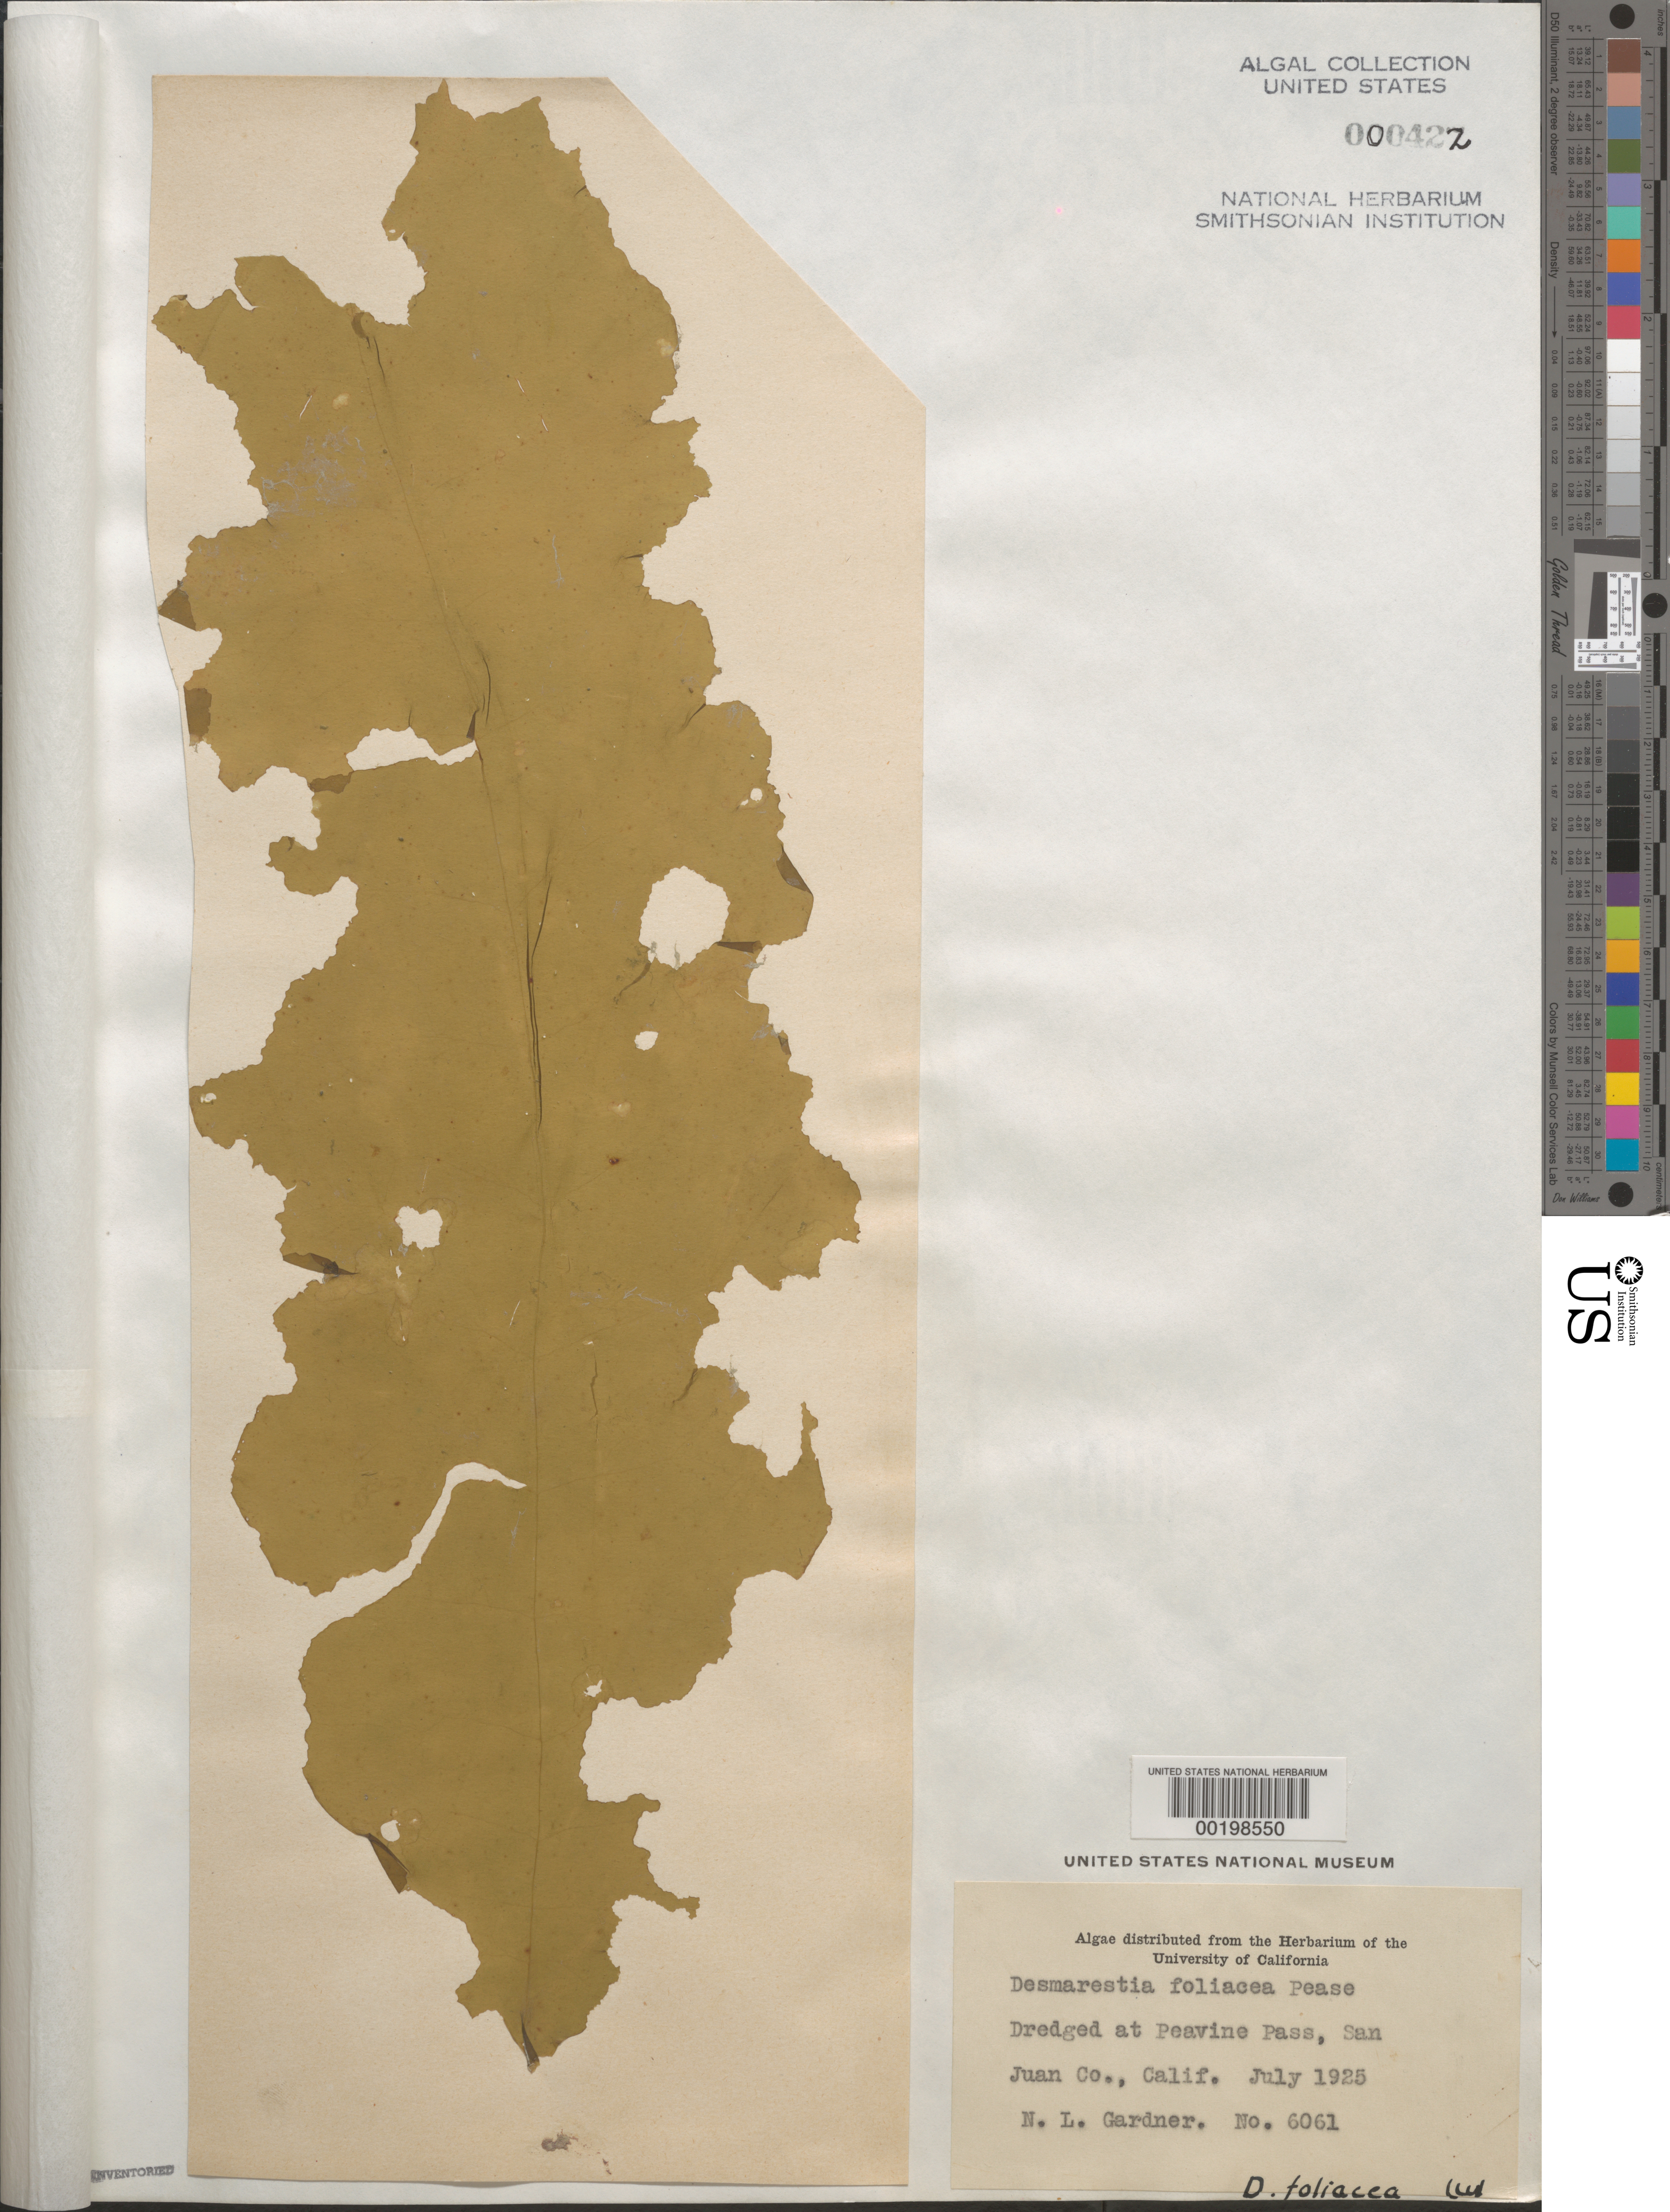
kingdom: Chromista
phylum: Ochrophyta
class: Phaeophyceae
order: Desmarestiales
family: Desmarestiaceae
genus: Desmarestia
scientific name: Desmarestia foliacea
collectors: N. Gardner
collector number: NLG 6061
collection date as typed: Jul 1925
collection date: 1925-07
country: United States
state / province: Washington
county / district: San Juan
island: San Juan Island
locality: Peavine Pass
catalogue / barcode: US 422